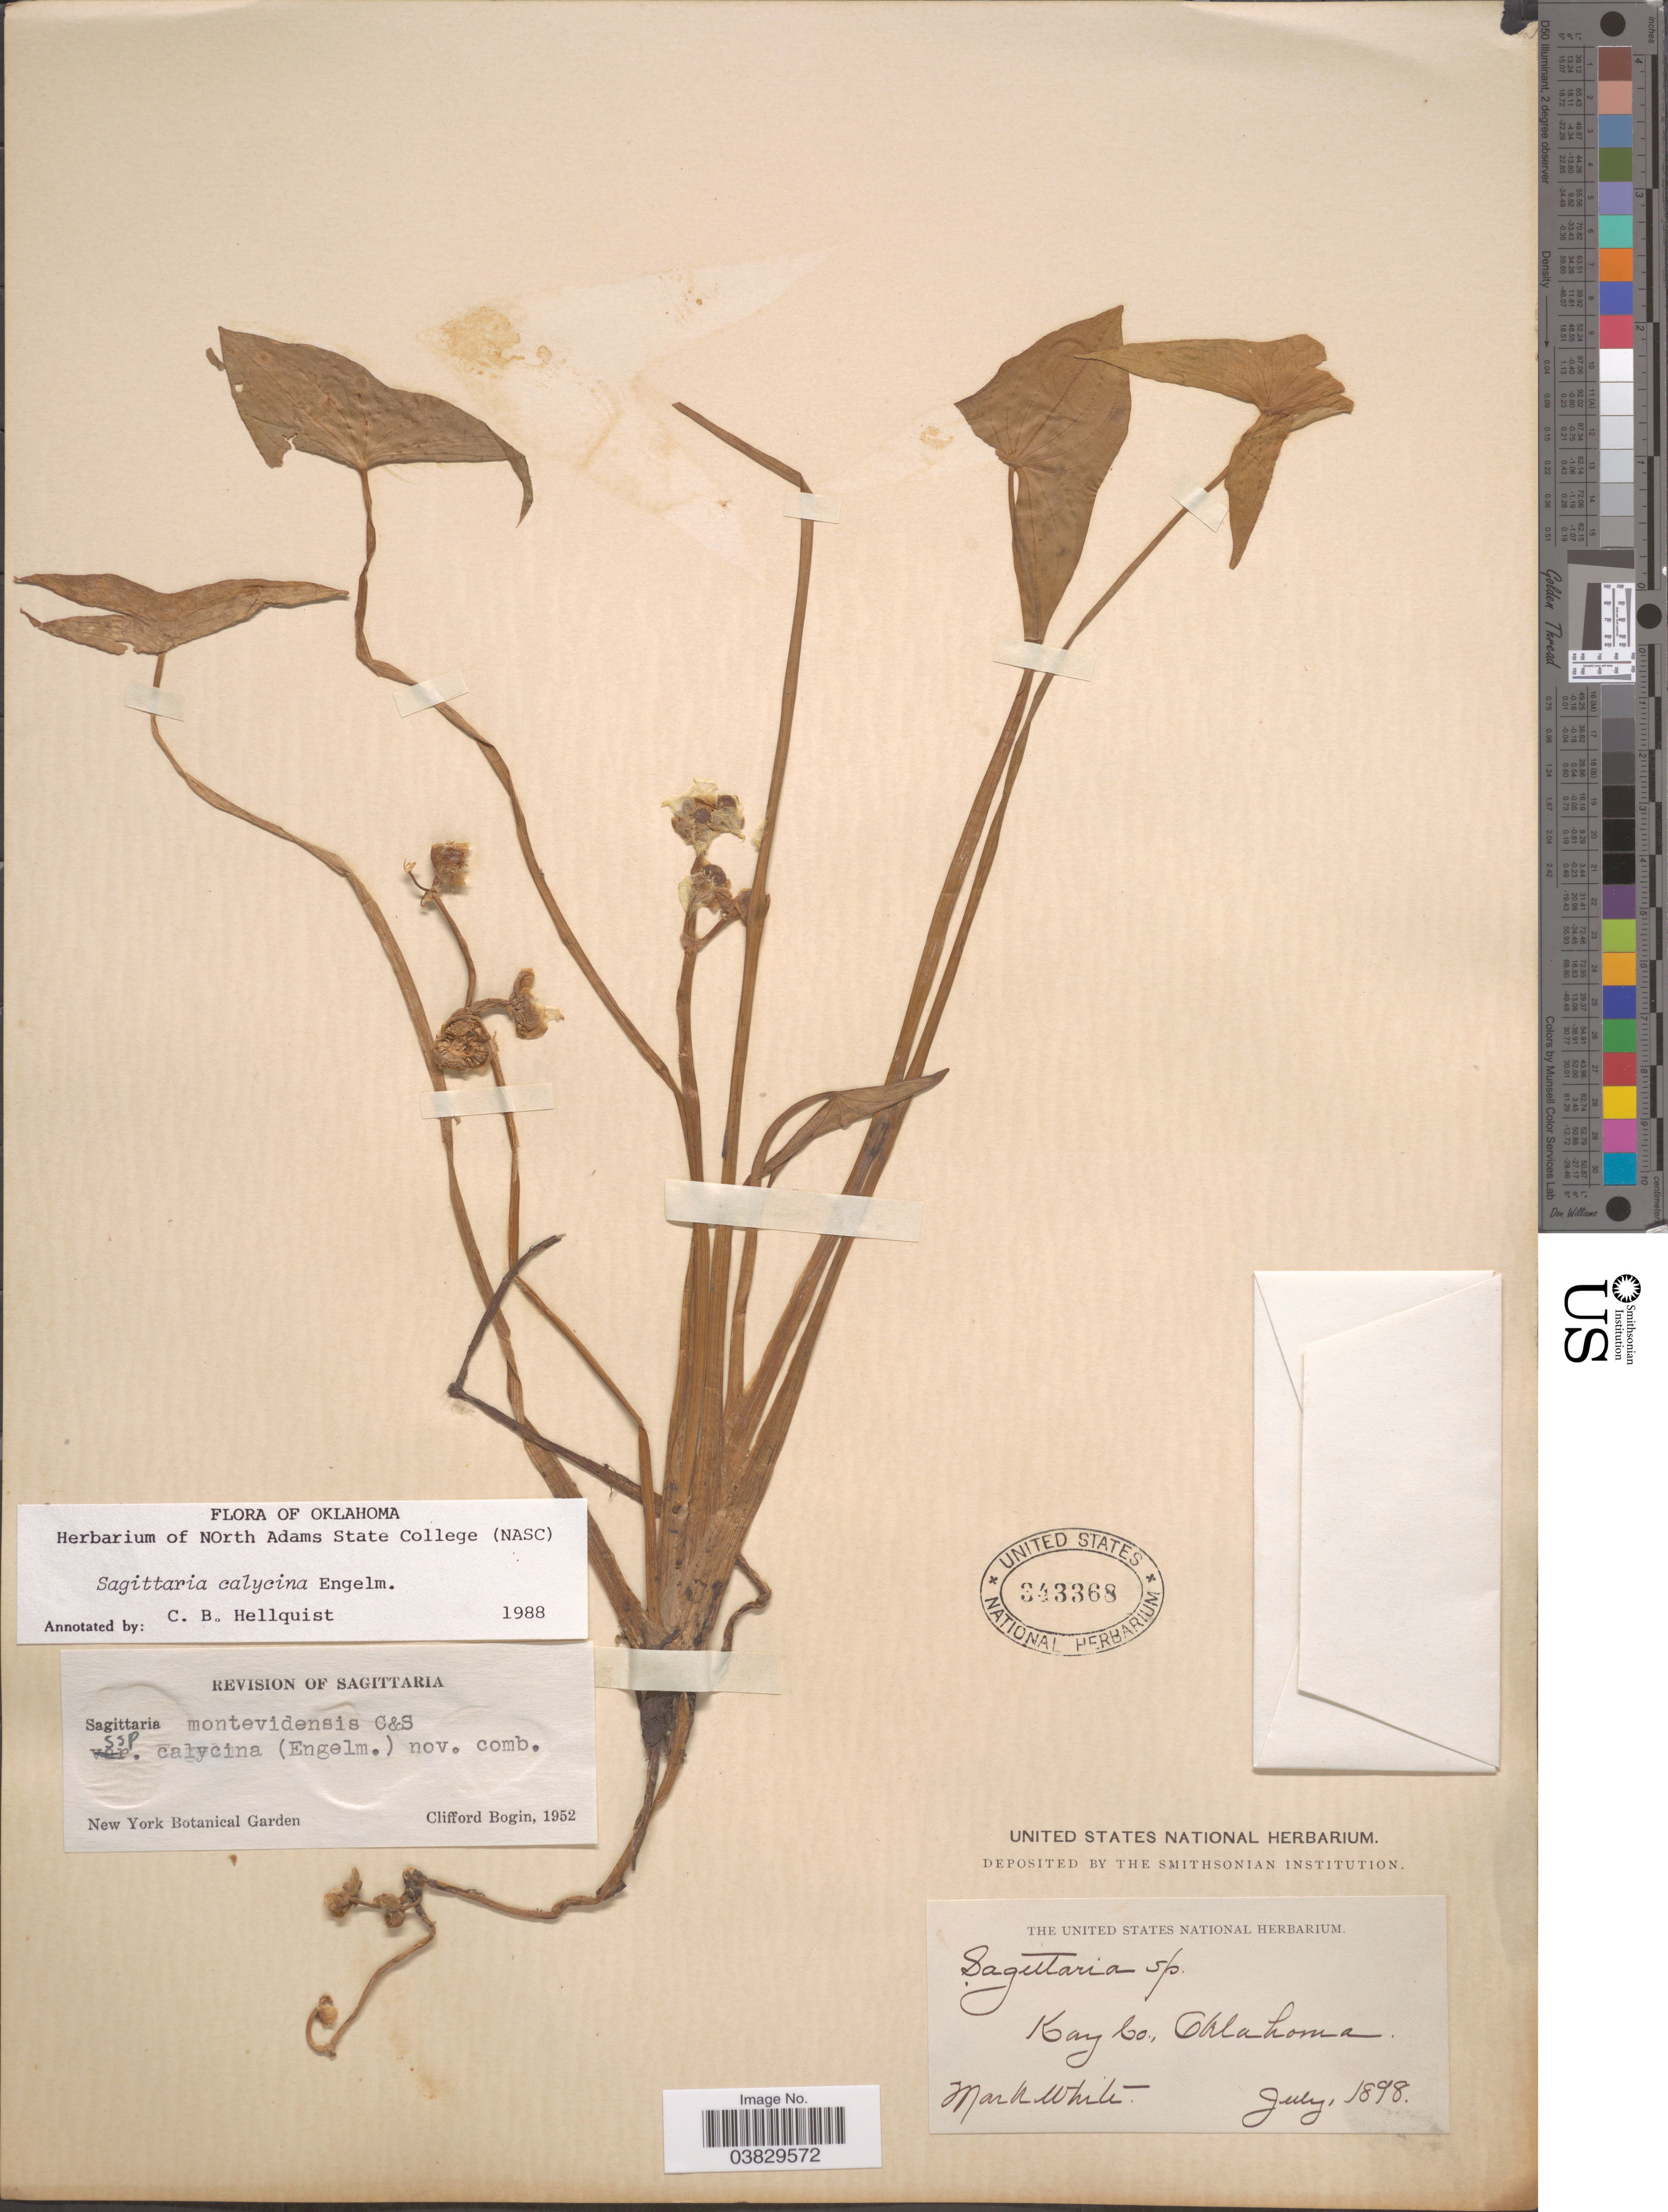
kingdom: Plantae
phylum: Tracheophyta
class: Liliopsida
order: Alismatales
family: Alismataceae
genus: Sagittaria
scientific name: Sagittaria calycina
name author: Engelm.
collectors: M. White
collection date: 1898-07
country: United States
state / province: Oklahoma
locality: Kay Co.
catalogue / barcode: US 343368